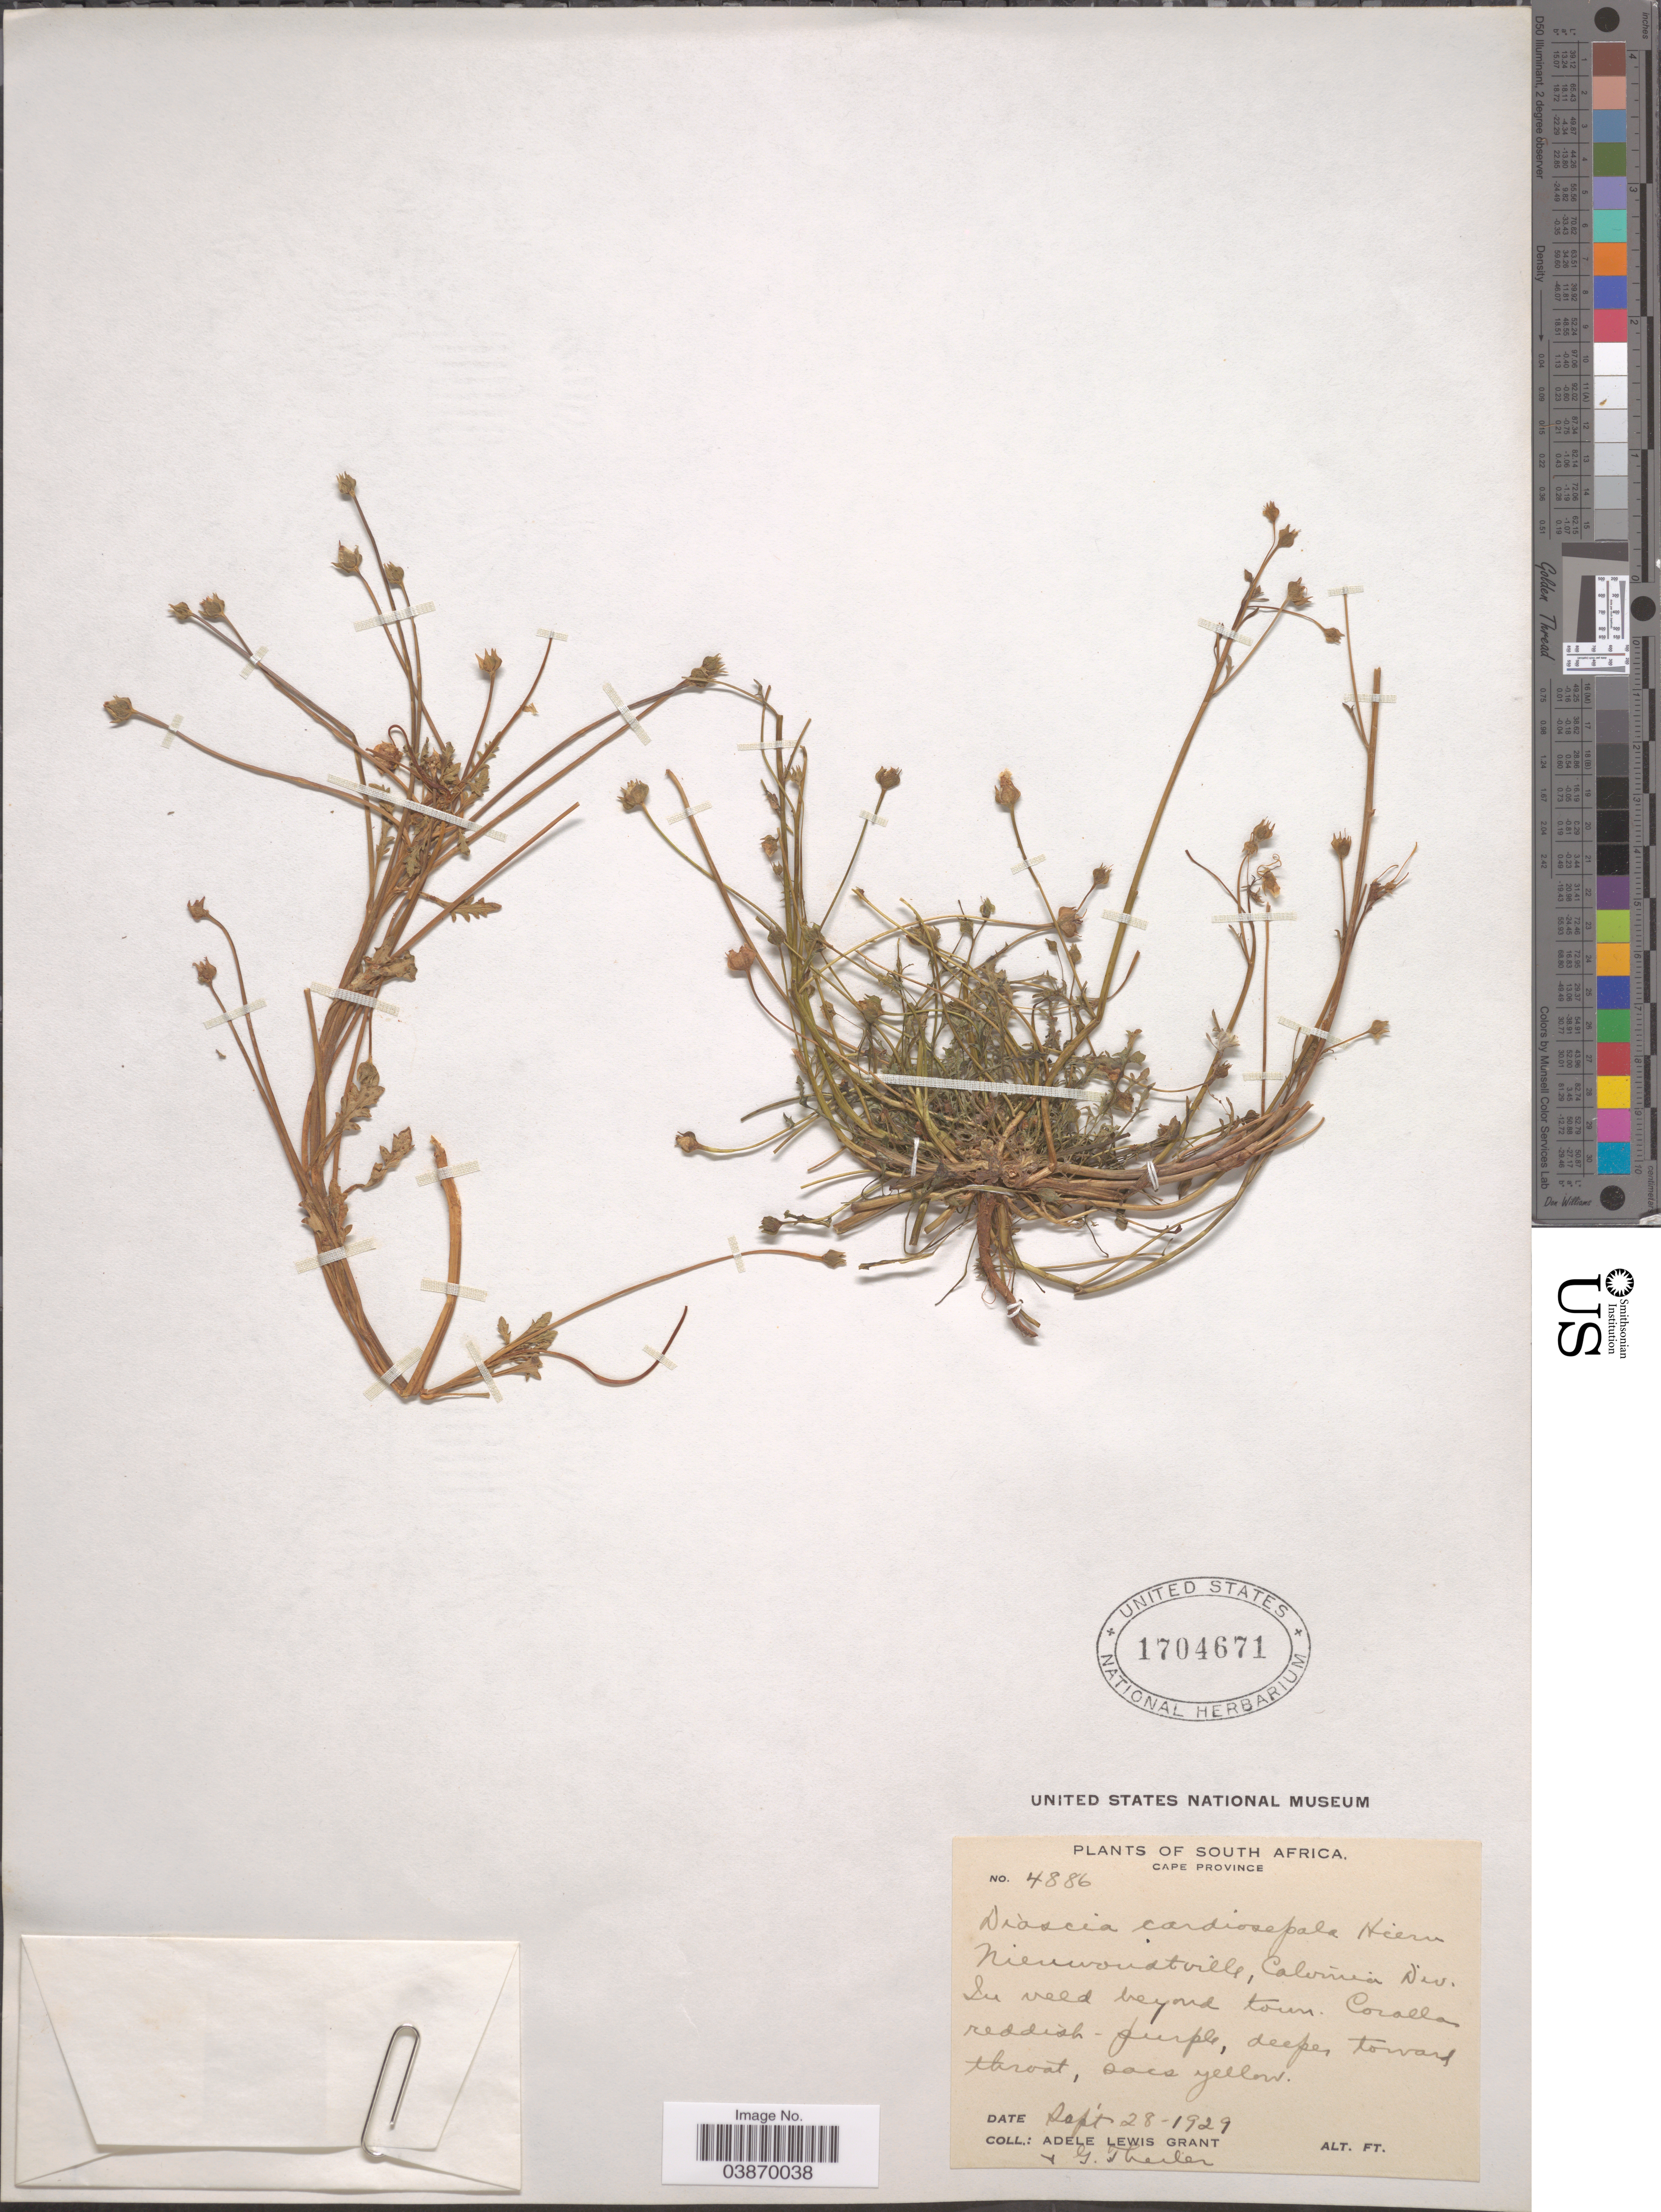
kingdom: Plantae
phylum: Tracheophyta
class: Magnoliopsida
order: Lamiales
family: Scrophulariaceae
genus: Diascia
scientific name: Diascia cardiosepala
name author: Hiern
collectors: A. L. Grant & G. Theiler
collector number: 4886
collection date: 1929-09-28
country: South Africa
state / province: Northern Cape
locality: Nieuwonatville, Calvinia Dis.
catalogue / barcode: US 1704671